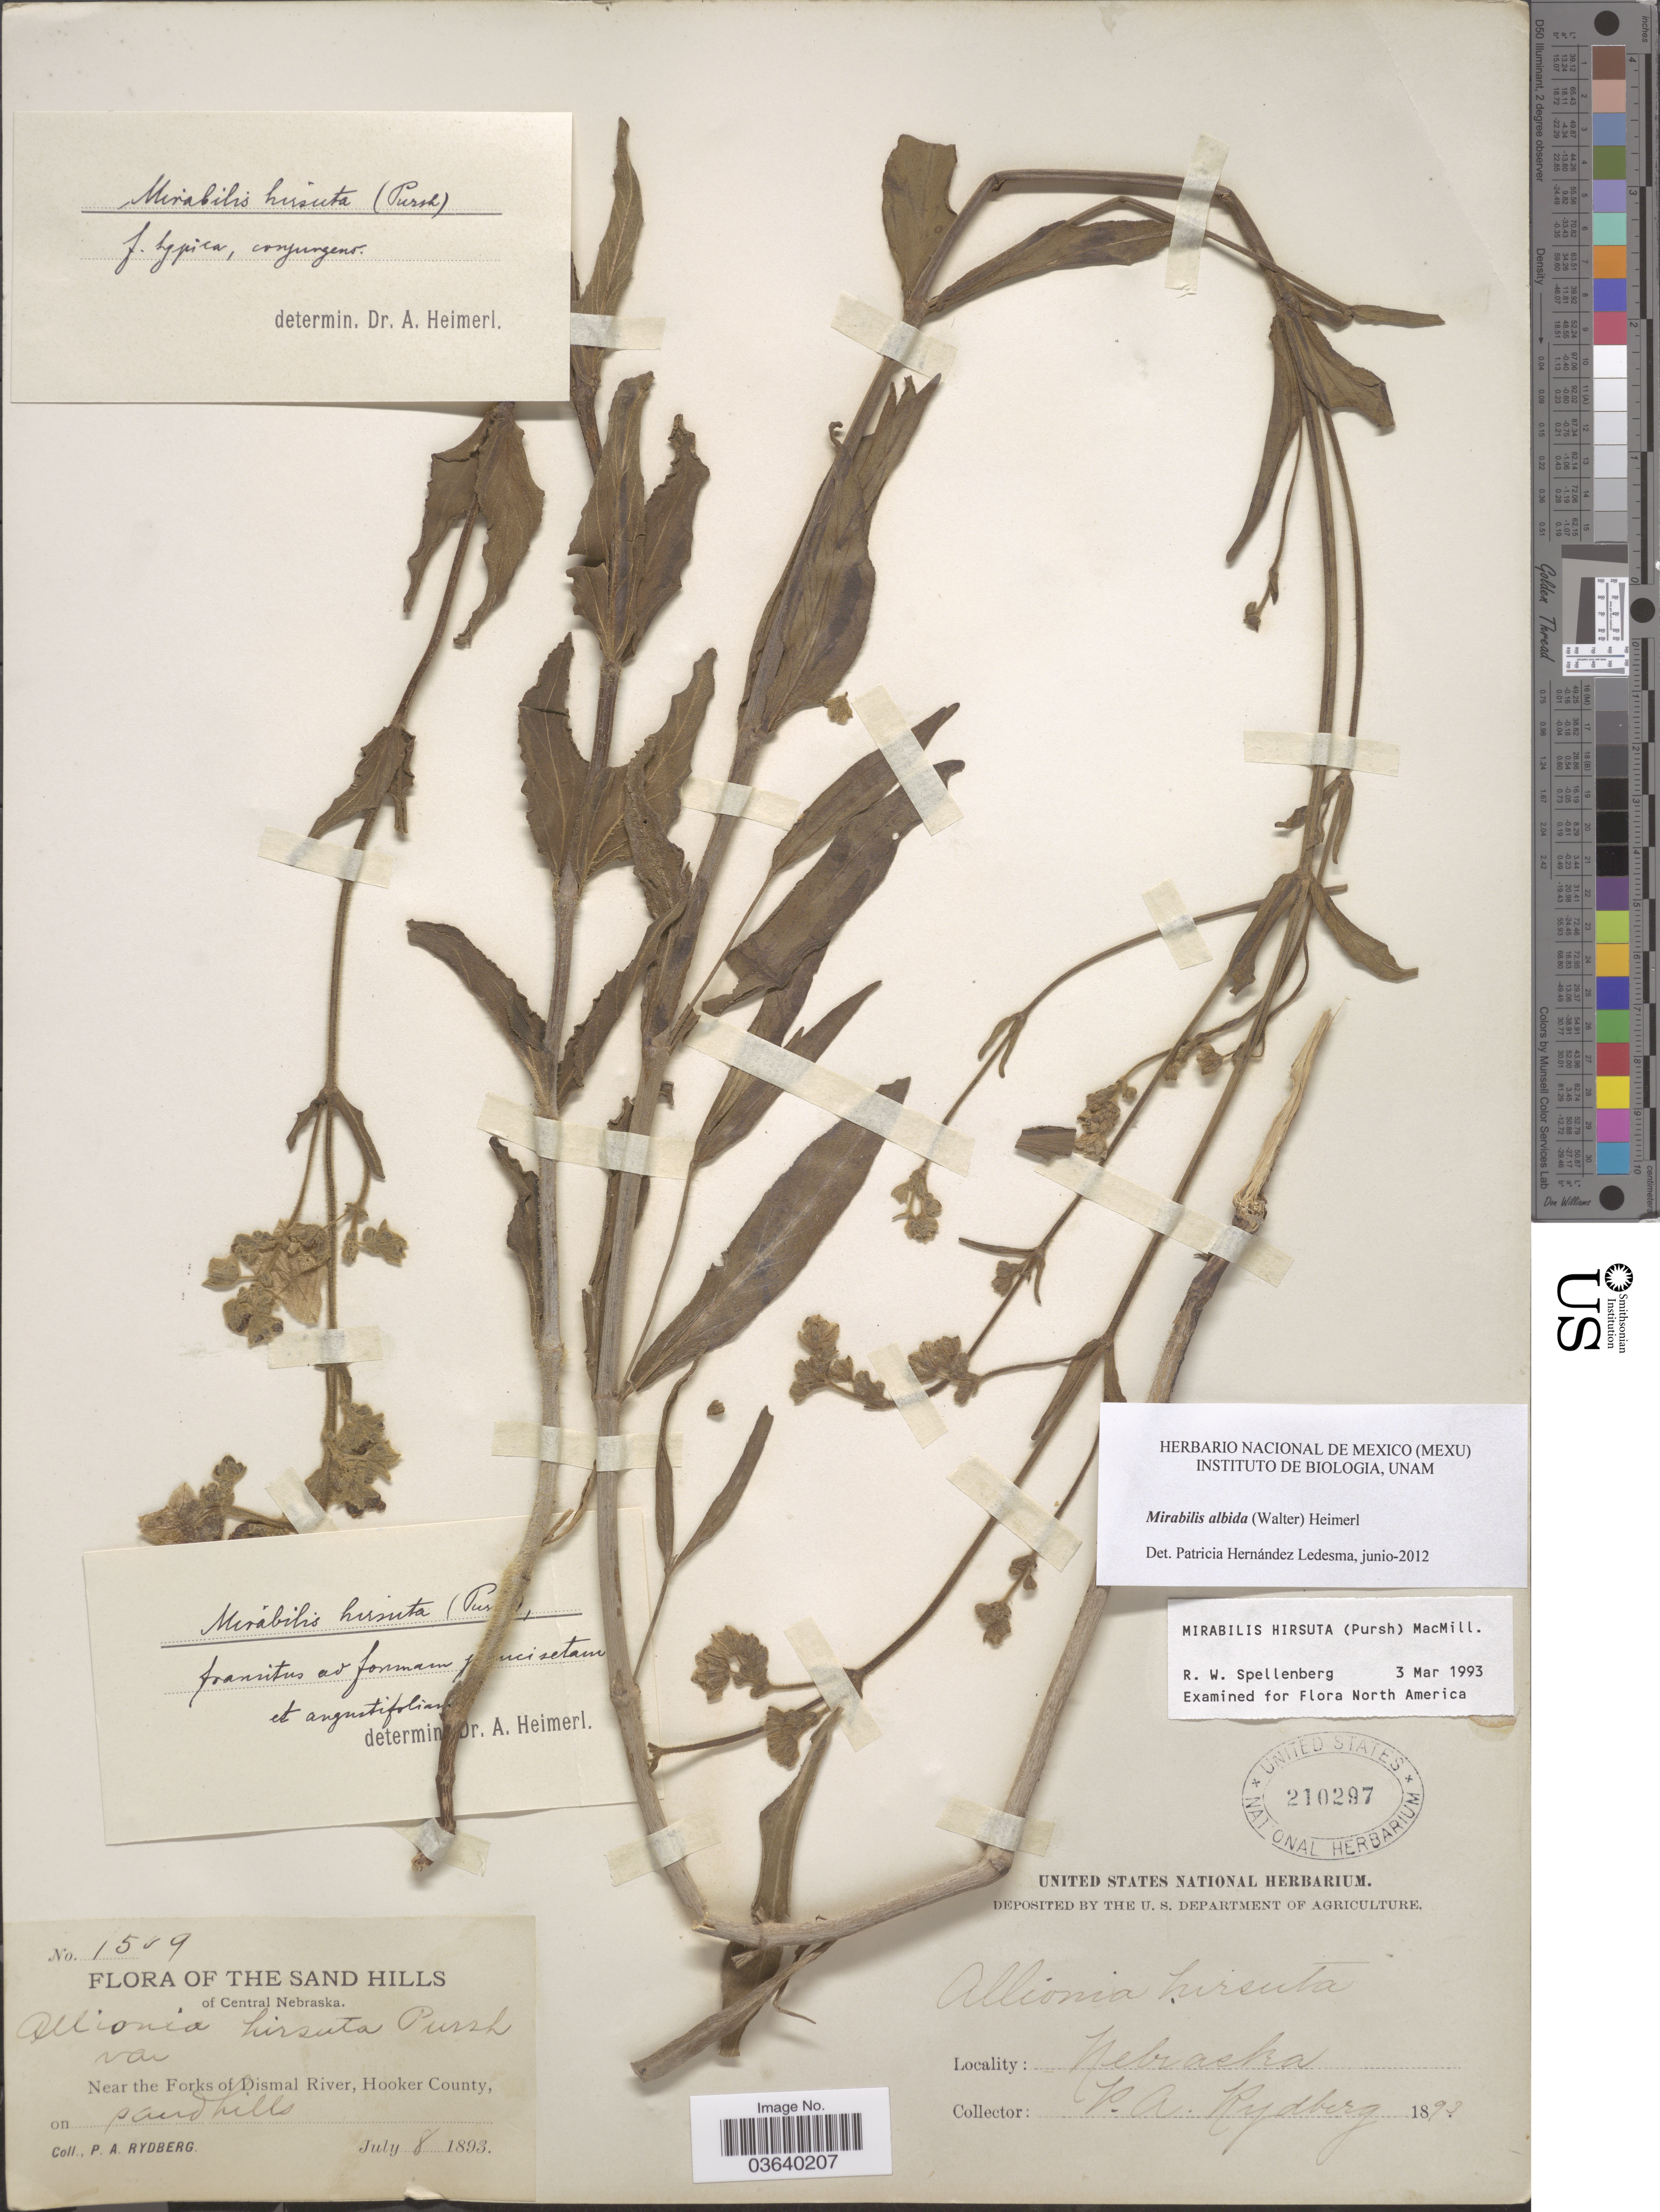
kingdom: Plantae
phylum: Tracheophyta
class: Magnoliopsida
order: Caryophyllales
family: Nyctaginaceae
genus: Mirabilis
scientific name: Mirabilis albida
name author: (Walter) Heimerl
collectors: P. A. Rydberg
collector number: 1509*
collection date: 1893-07-08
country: United States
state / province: Nebraska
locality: Sand Hills of Central Nebraska. Near the Forks of Dismal River, Hooker County.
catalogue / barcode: US 210297